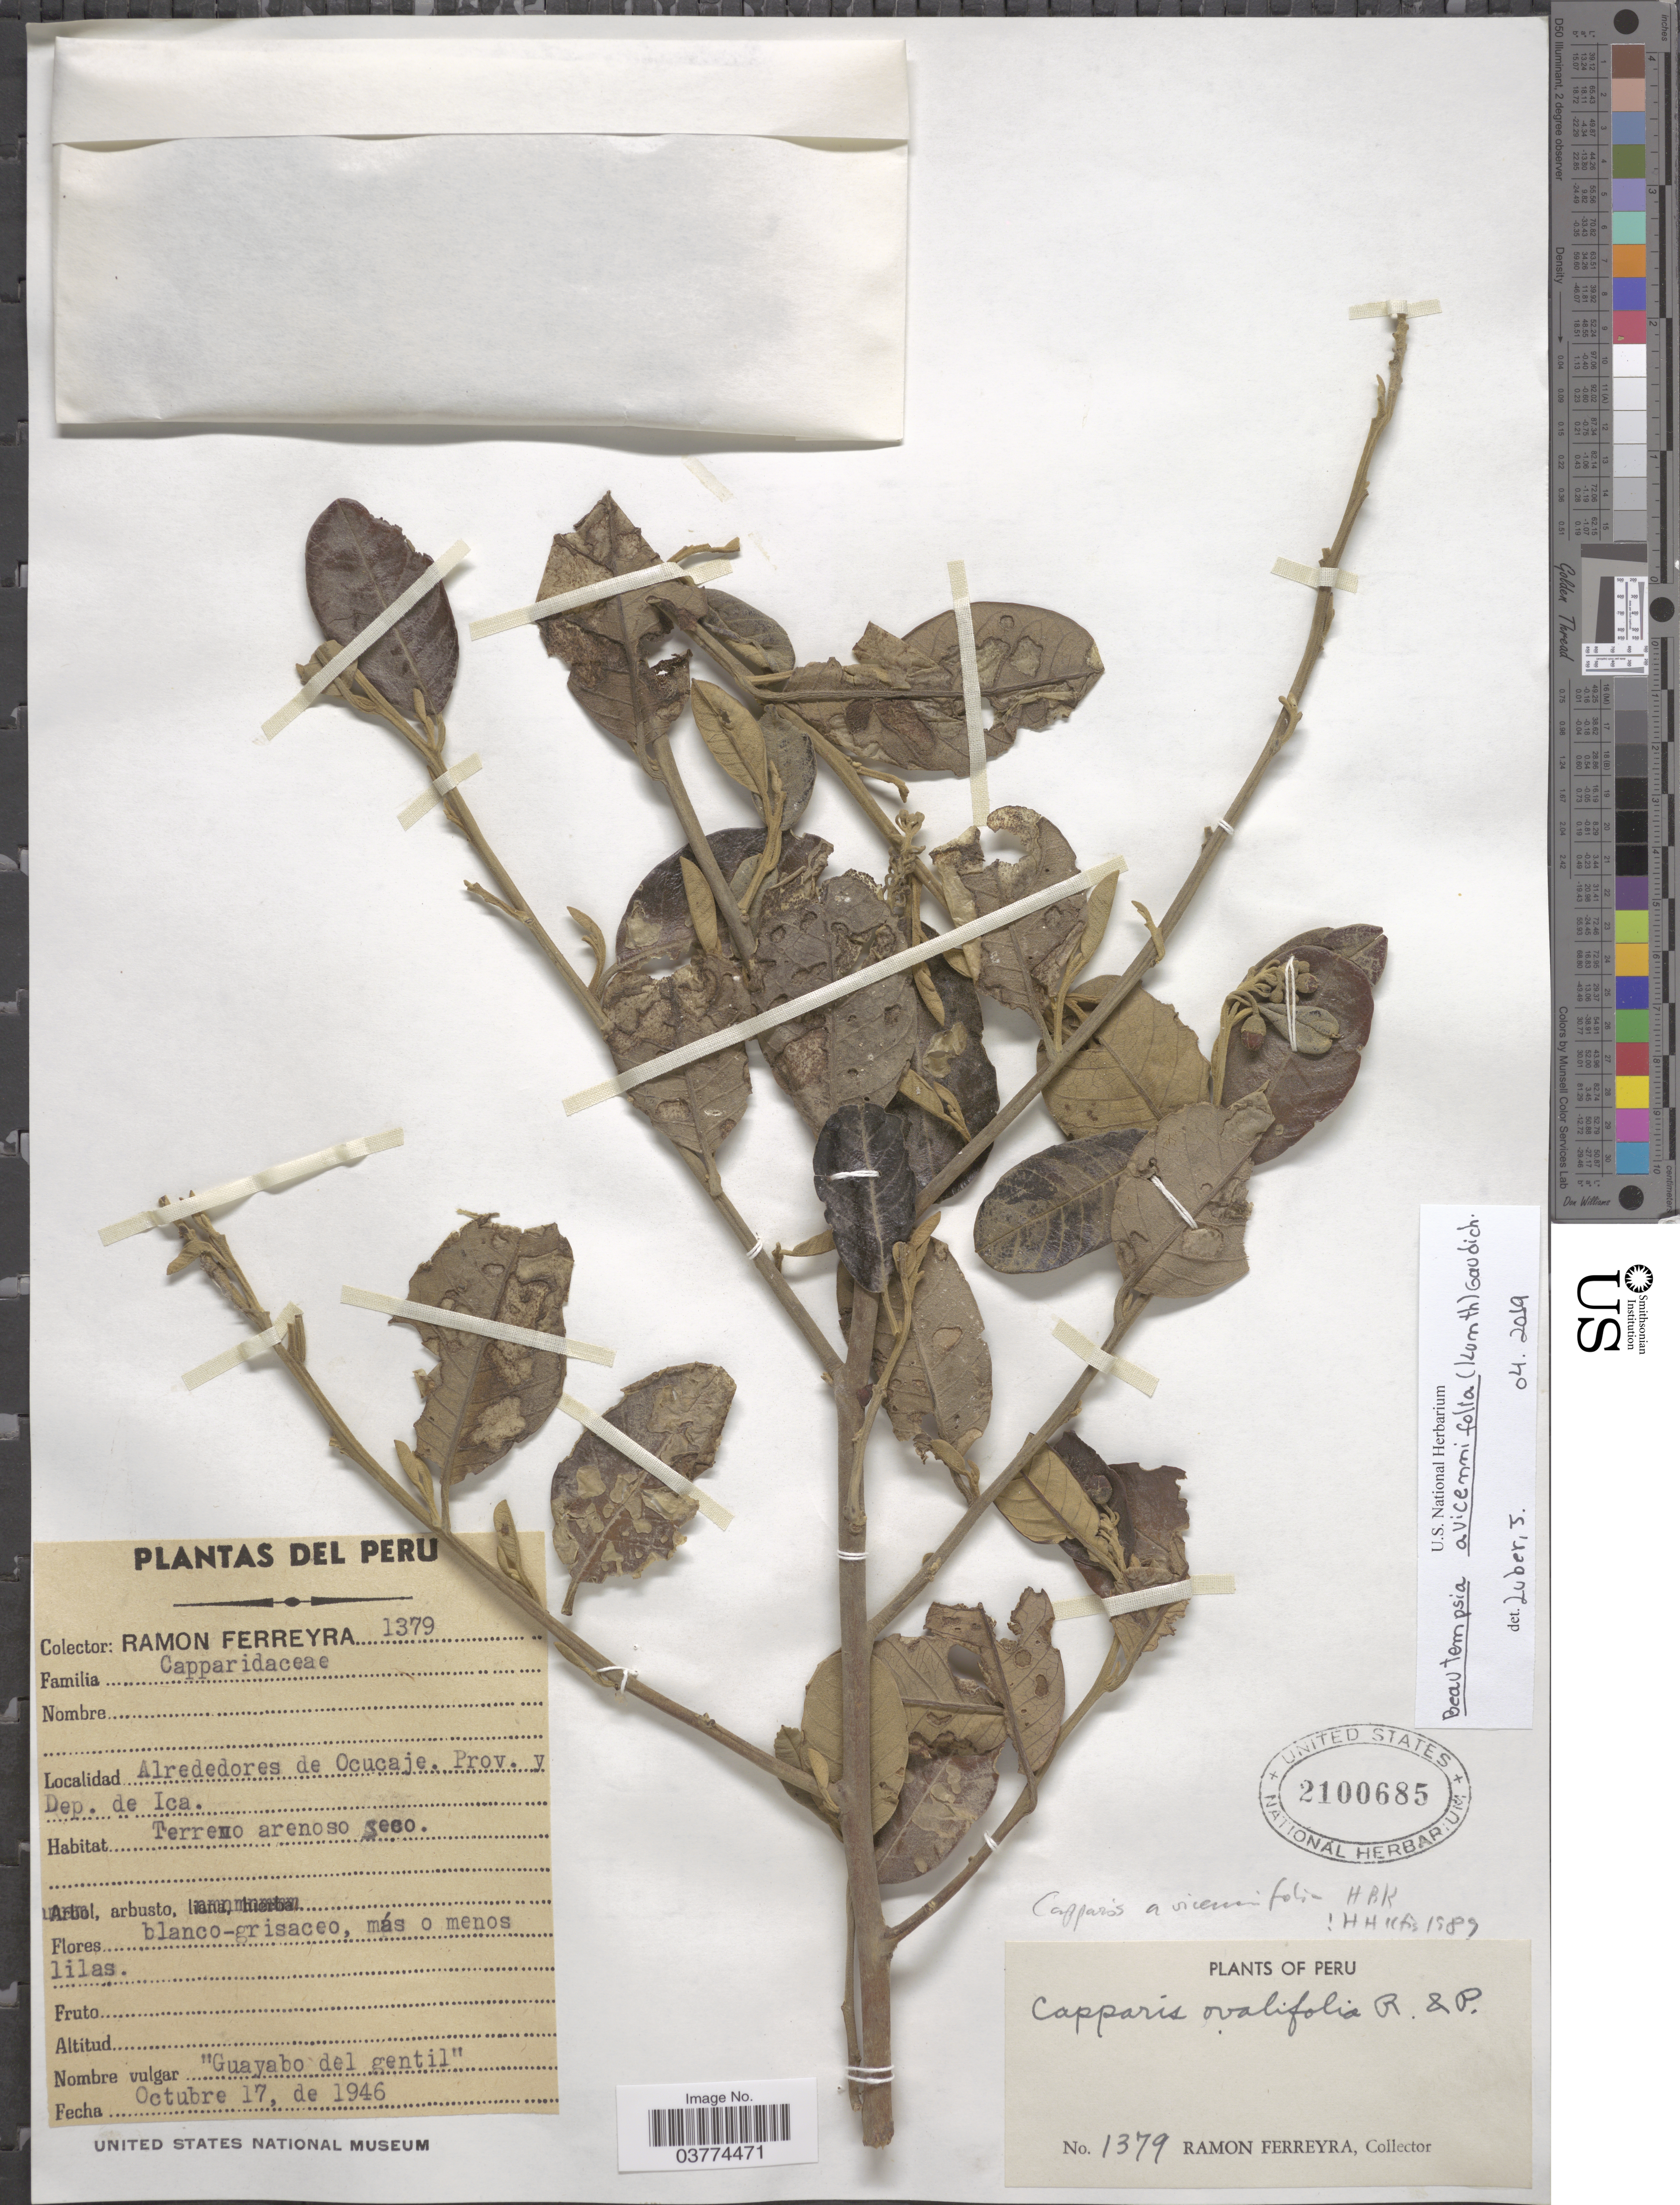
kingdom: Plantae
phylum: Tracheophyta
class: Magnoliopsida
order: Brassicales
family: Capparaceae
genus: Beautempsia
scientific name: Beautempsia avicenniifolia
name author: (Kunth) Gaudich.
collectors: R. A. Ferreyra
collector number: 1379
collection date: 1946-10-17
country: Peru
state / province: Ica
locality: Alrededores de Ocucaje. Prov. y Dep. de Ica.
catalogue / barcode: US 2100685